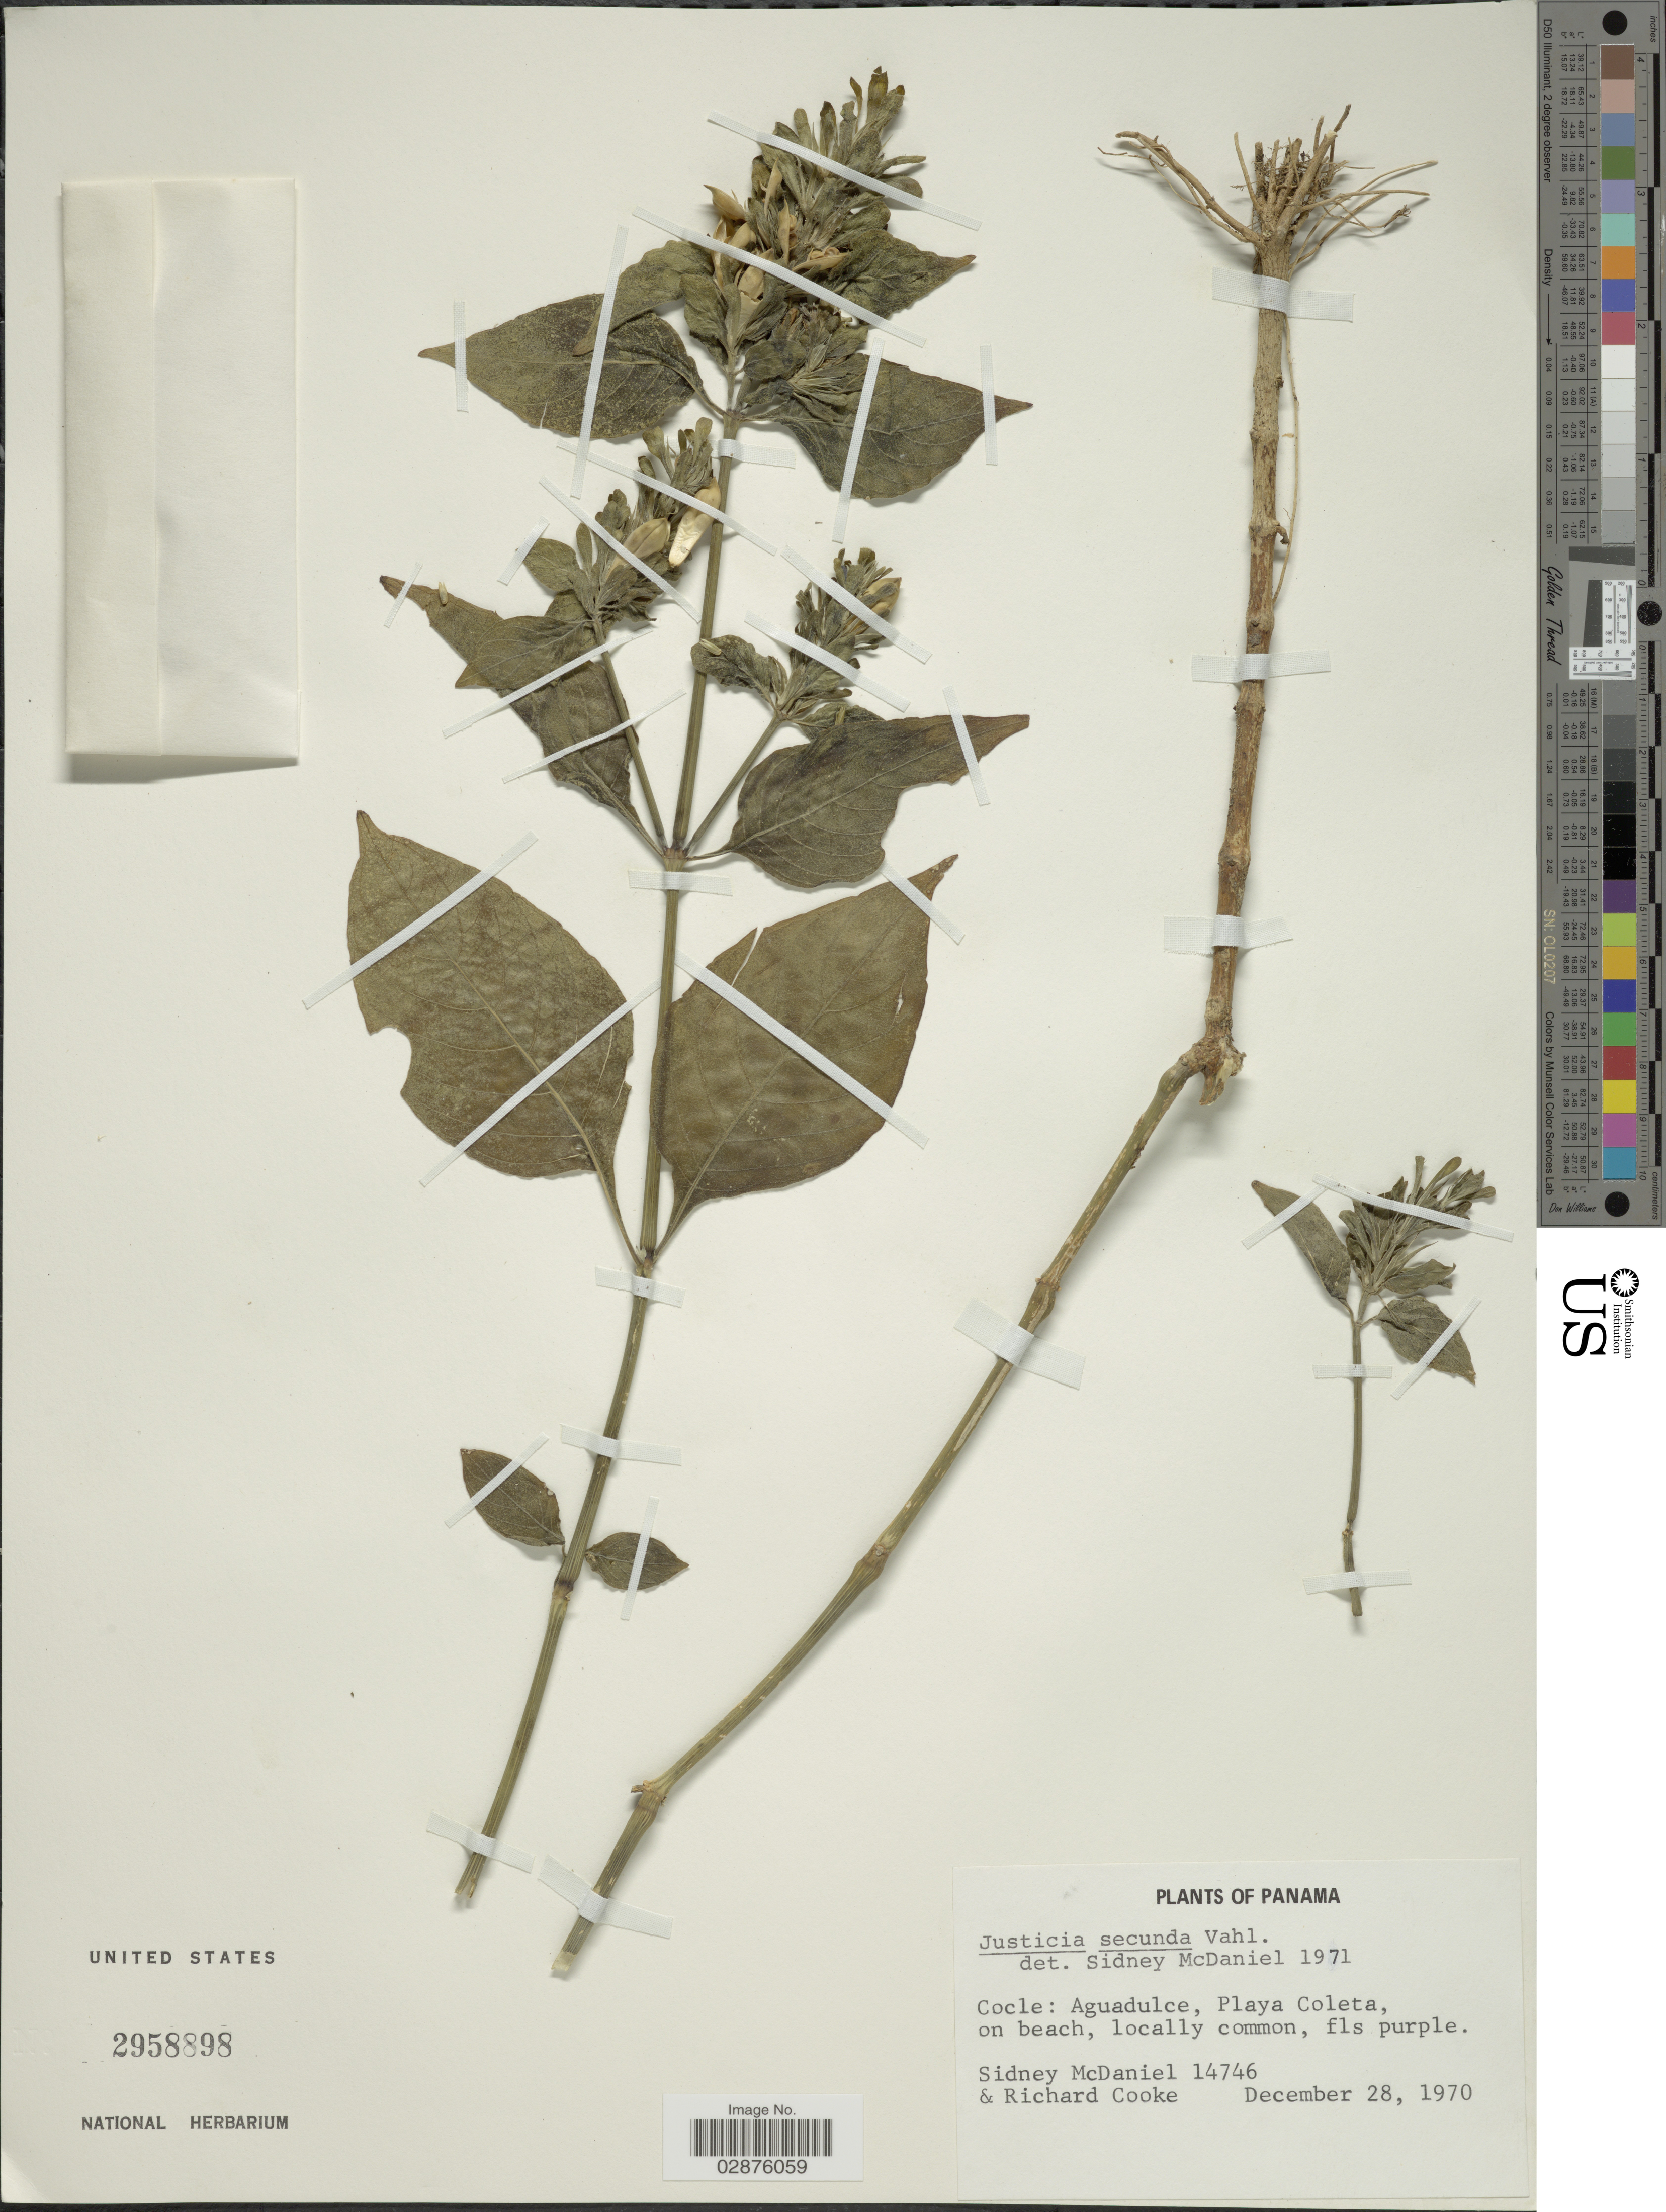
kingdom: Plantae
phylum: Tracheophyta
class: Magnoliopsida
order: Lamiales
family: Acanthaceae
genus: Justicia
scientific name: Justicia carthaginensis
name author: Jacq.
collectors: S. McDaniel & R. Cooke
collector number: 14746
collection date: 1970-12-28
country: Panama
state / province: Coclé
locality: Aguadulce, Playa Coleta on beach.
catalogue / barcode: US 2958898